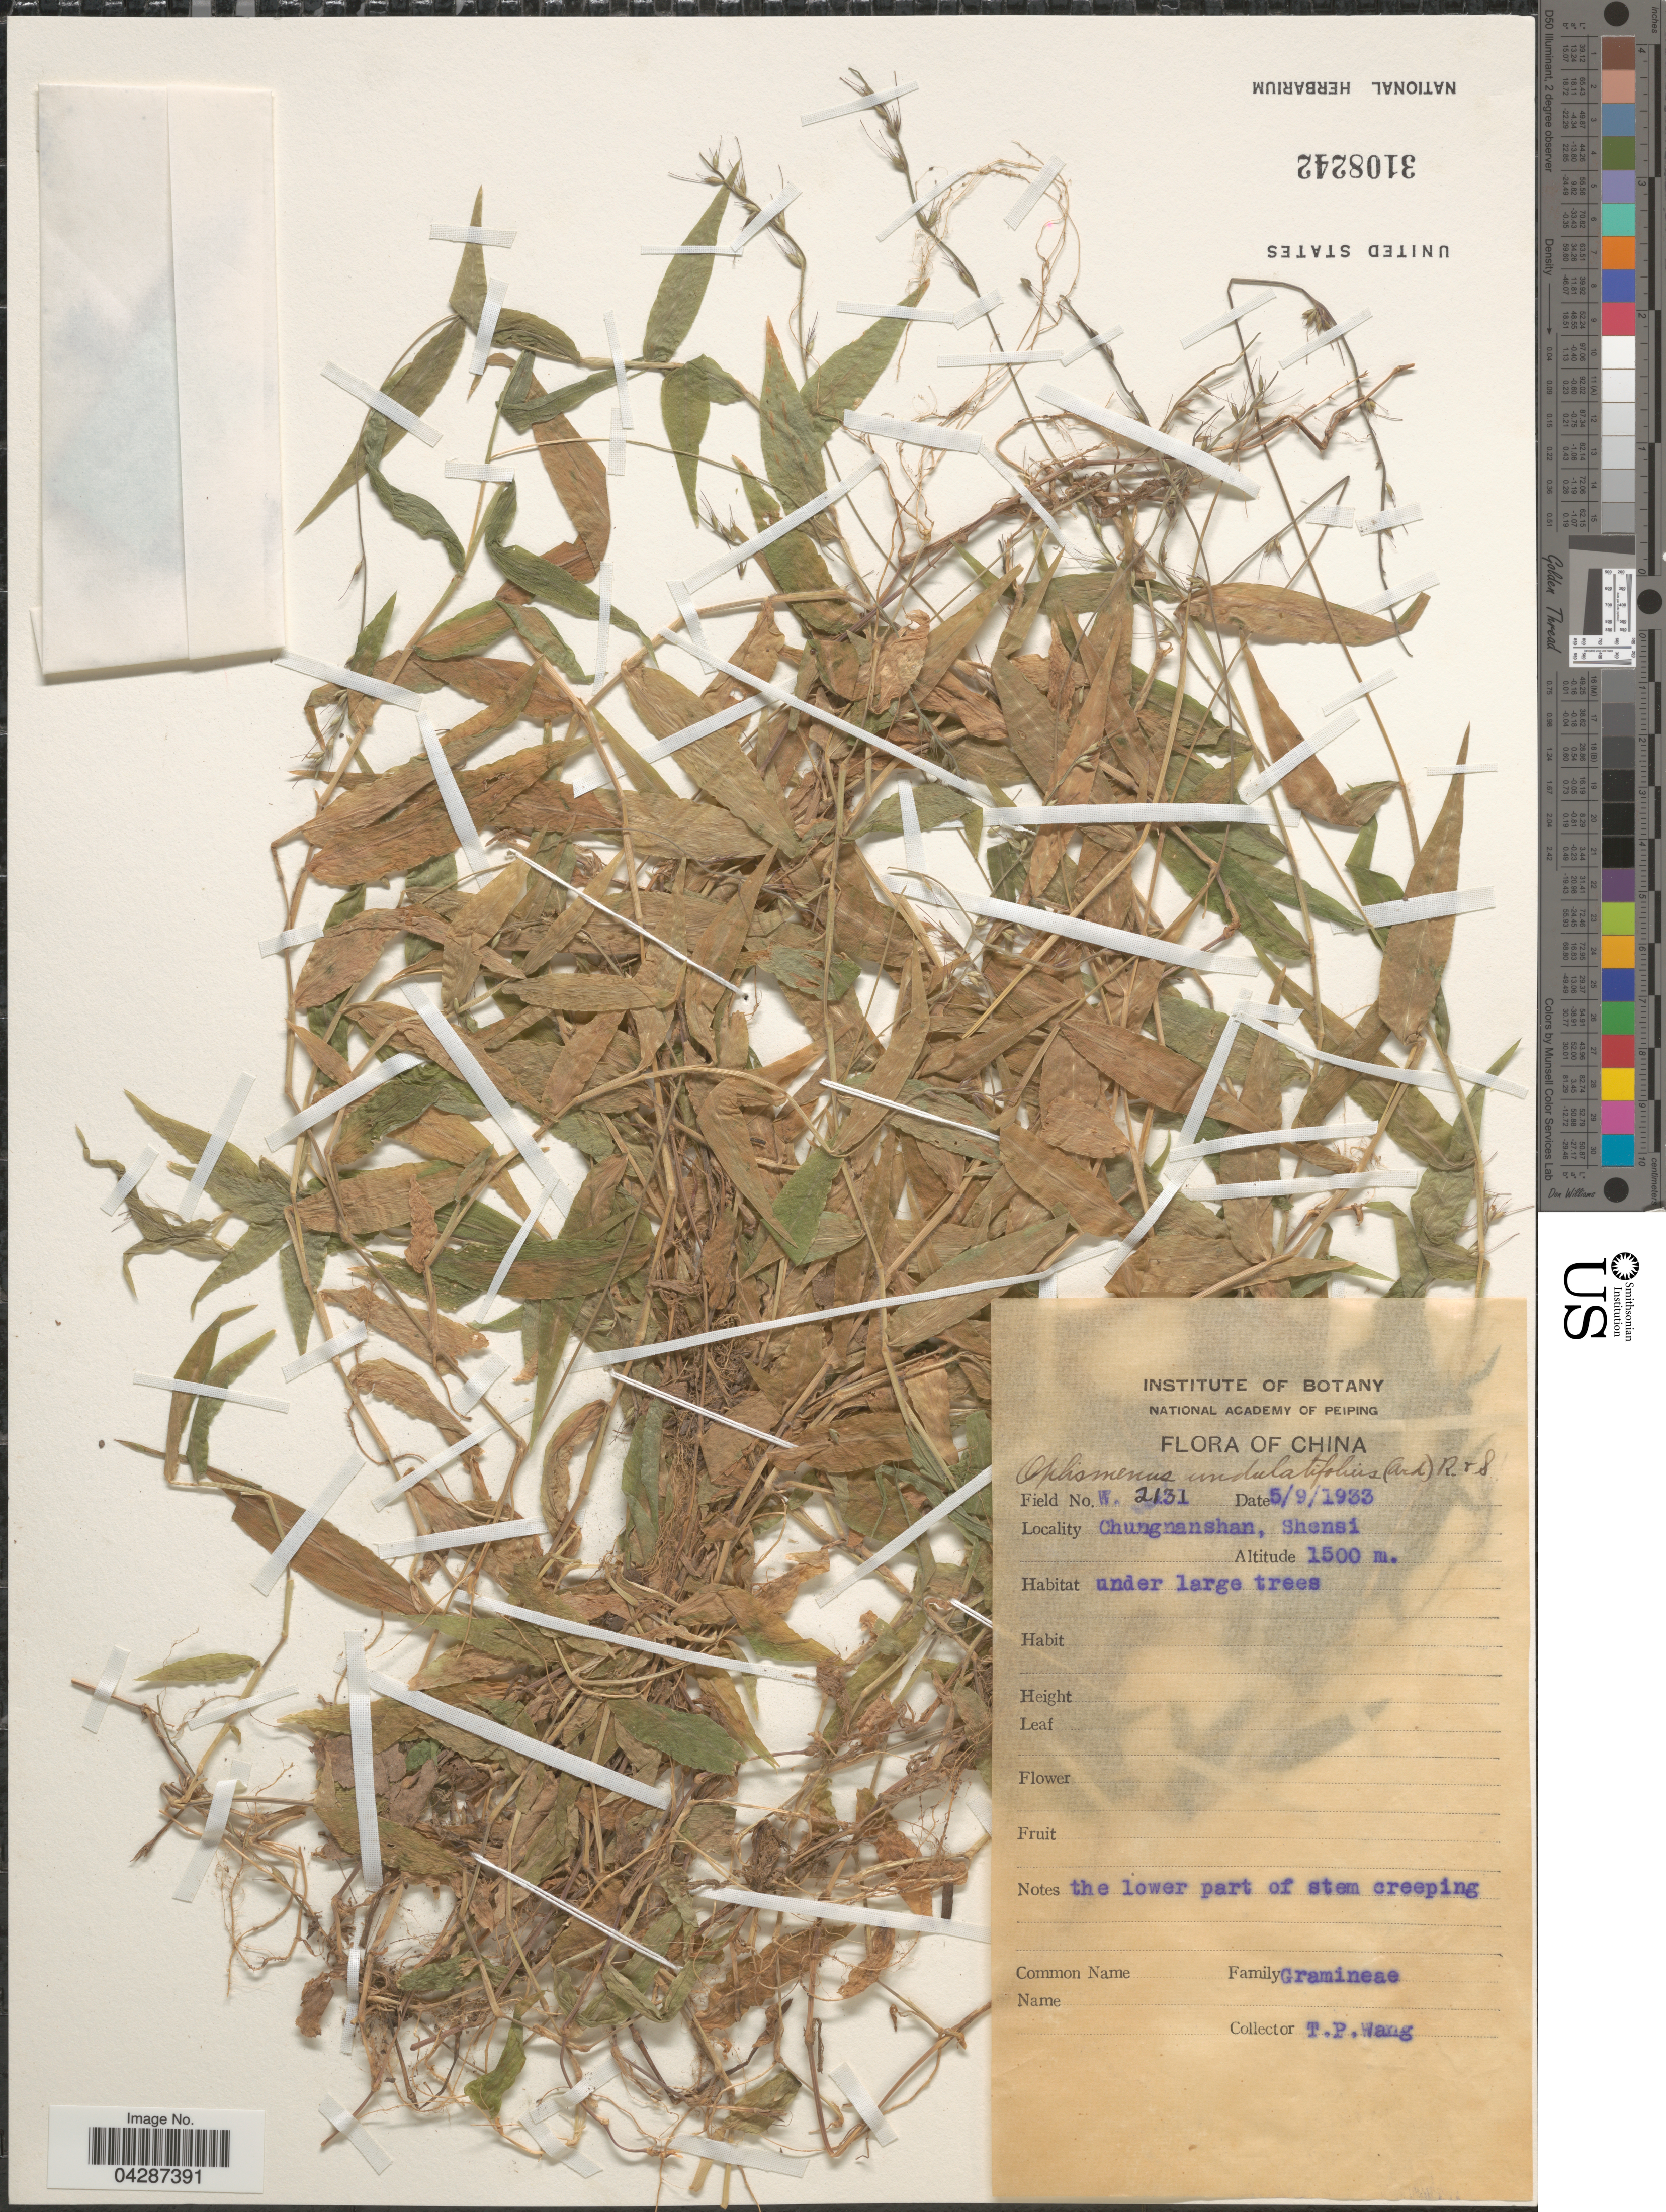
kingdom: Plantae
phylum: Tracheophyta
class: Liliopsida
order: Poales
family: Poaceae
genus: Oplismenus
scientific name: Oplismenus undulatifolius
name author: (Ard.) P. Beauv.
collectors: T. Wang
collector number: W2131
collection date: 1933-09-05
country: China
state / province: Shaanxi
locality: Chungnanshan, Shensi.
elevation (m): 1500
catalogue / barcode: US 3108242